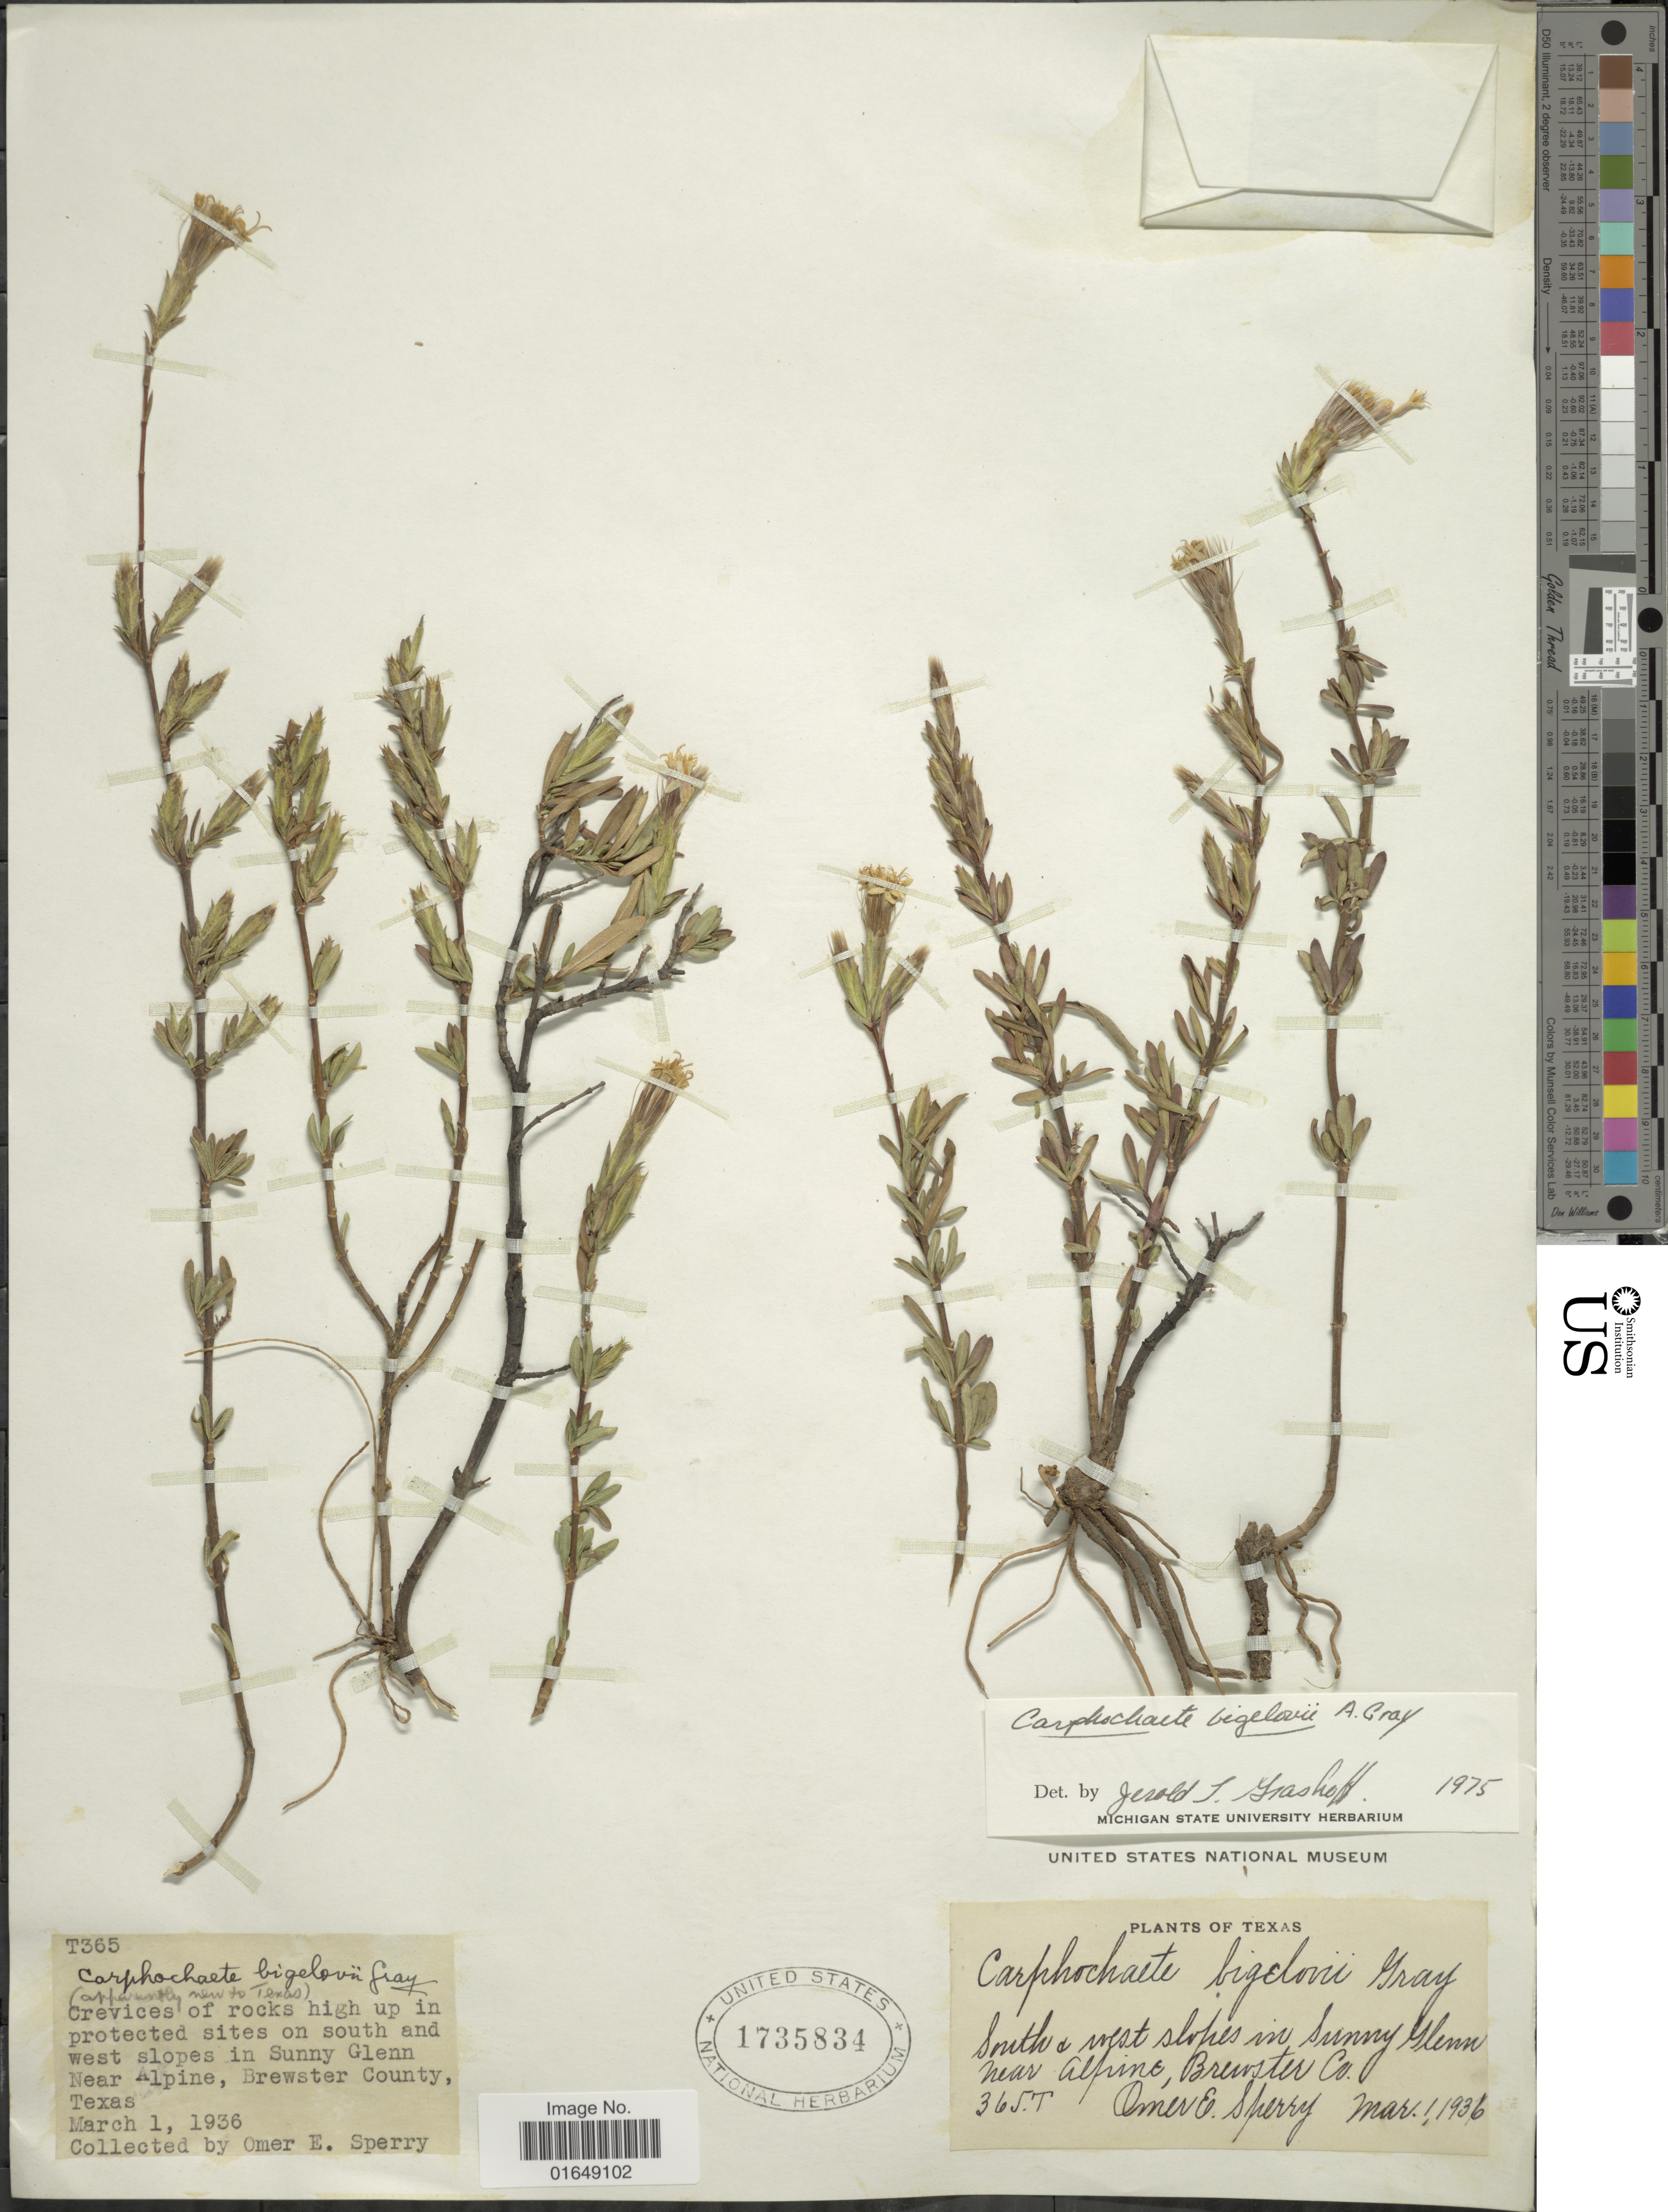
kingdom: Plantae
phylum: Tracheophyta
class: Magnoliopsida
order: Asterales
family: Asteraceae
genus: Carphochaete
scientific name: Carphochaete bigelovii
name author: A. Gray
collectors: O. E. Sperry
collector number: T365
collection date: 1936-03-01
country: United States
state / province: Texas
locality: On south and west slopes in Sunny Glenn, near Alpine, Brewster County.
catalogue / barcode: US 1735834